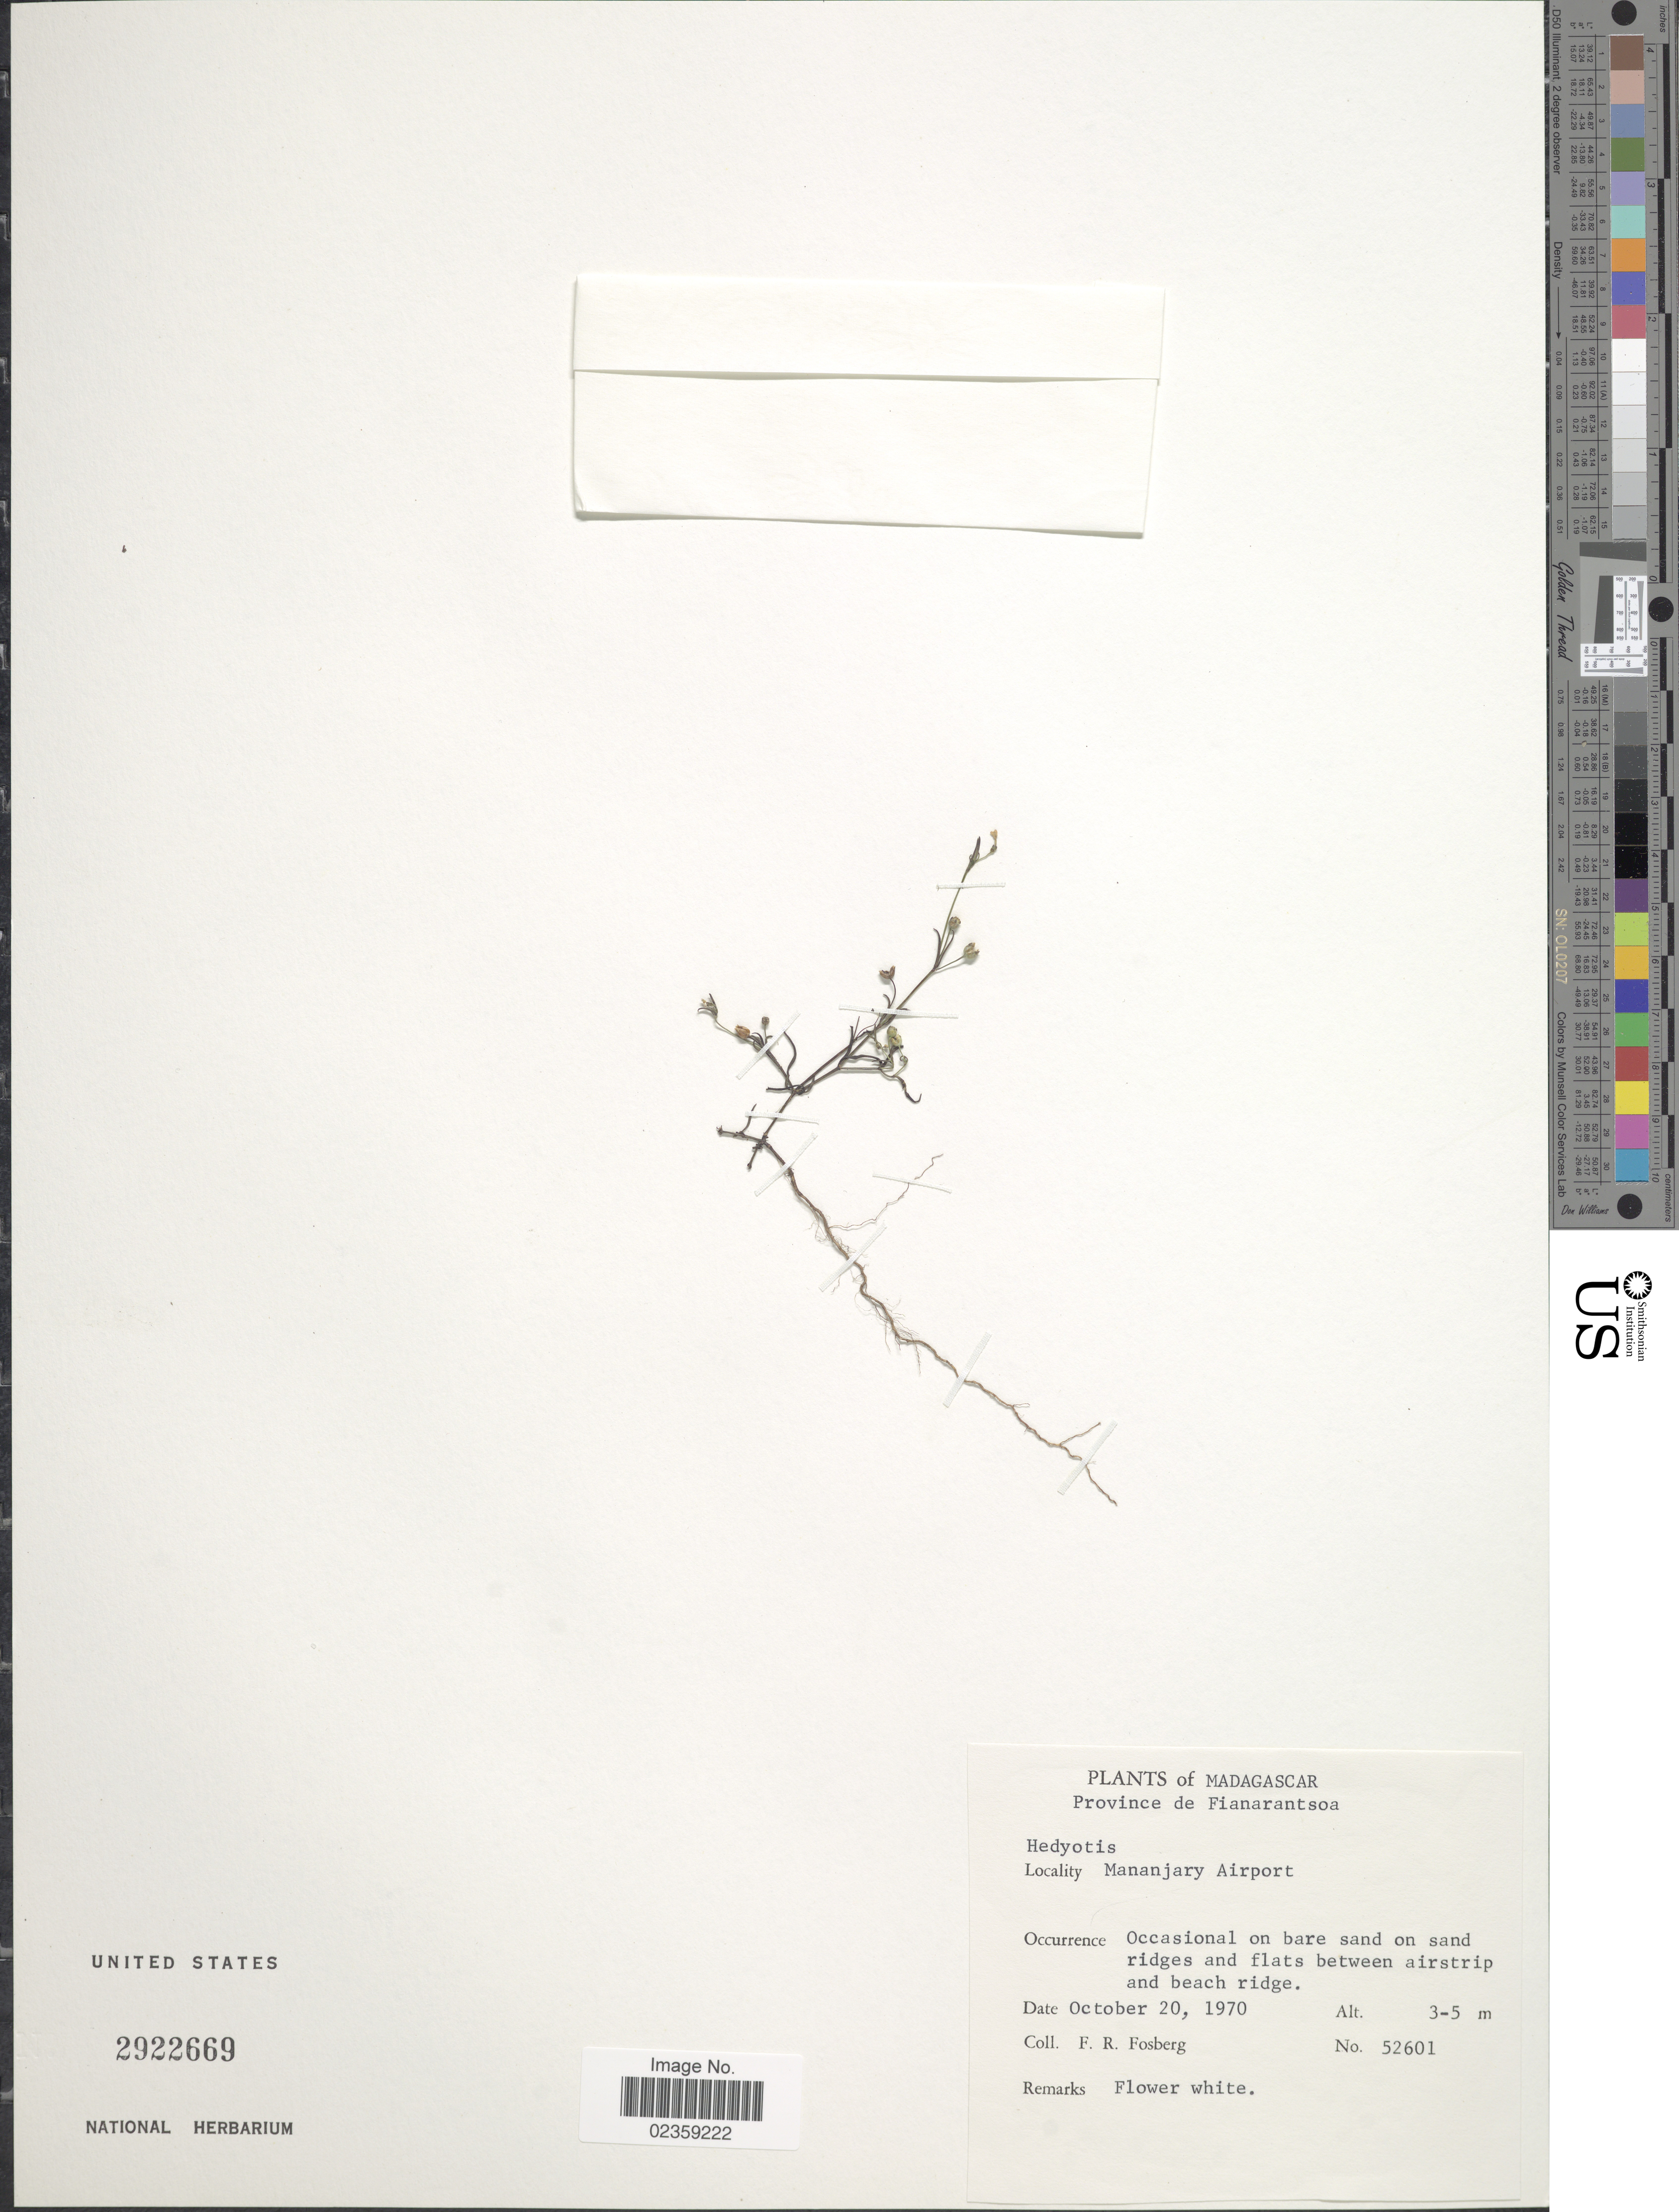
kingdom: Plantae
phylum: Tracheophyta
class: Magnoliopsida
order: Gentianales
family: Rubiaceae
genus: Oldenlandia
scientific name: Oldenlandia sp.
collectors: F. R. Fosberg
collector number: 52601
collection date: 1970-10-20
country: Madagascar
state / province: Vatovavy Fitovinany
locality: Province de Fianarantsoa. Mananjary Airport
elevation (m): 3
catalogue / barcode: US 2922669